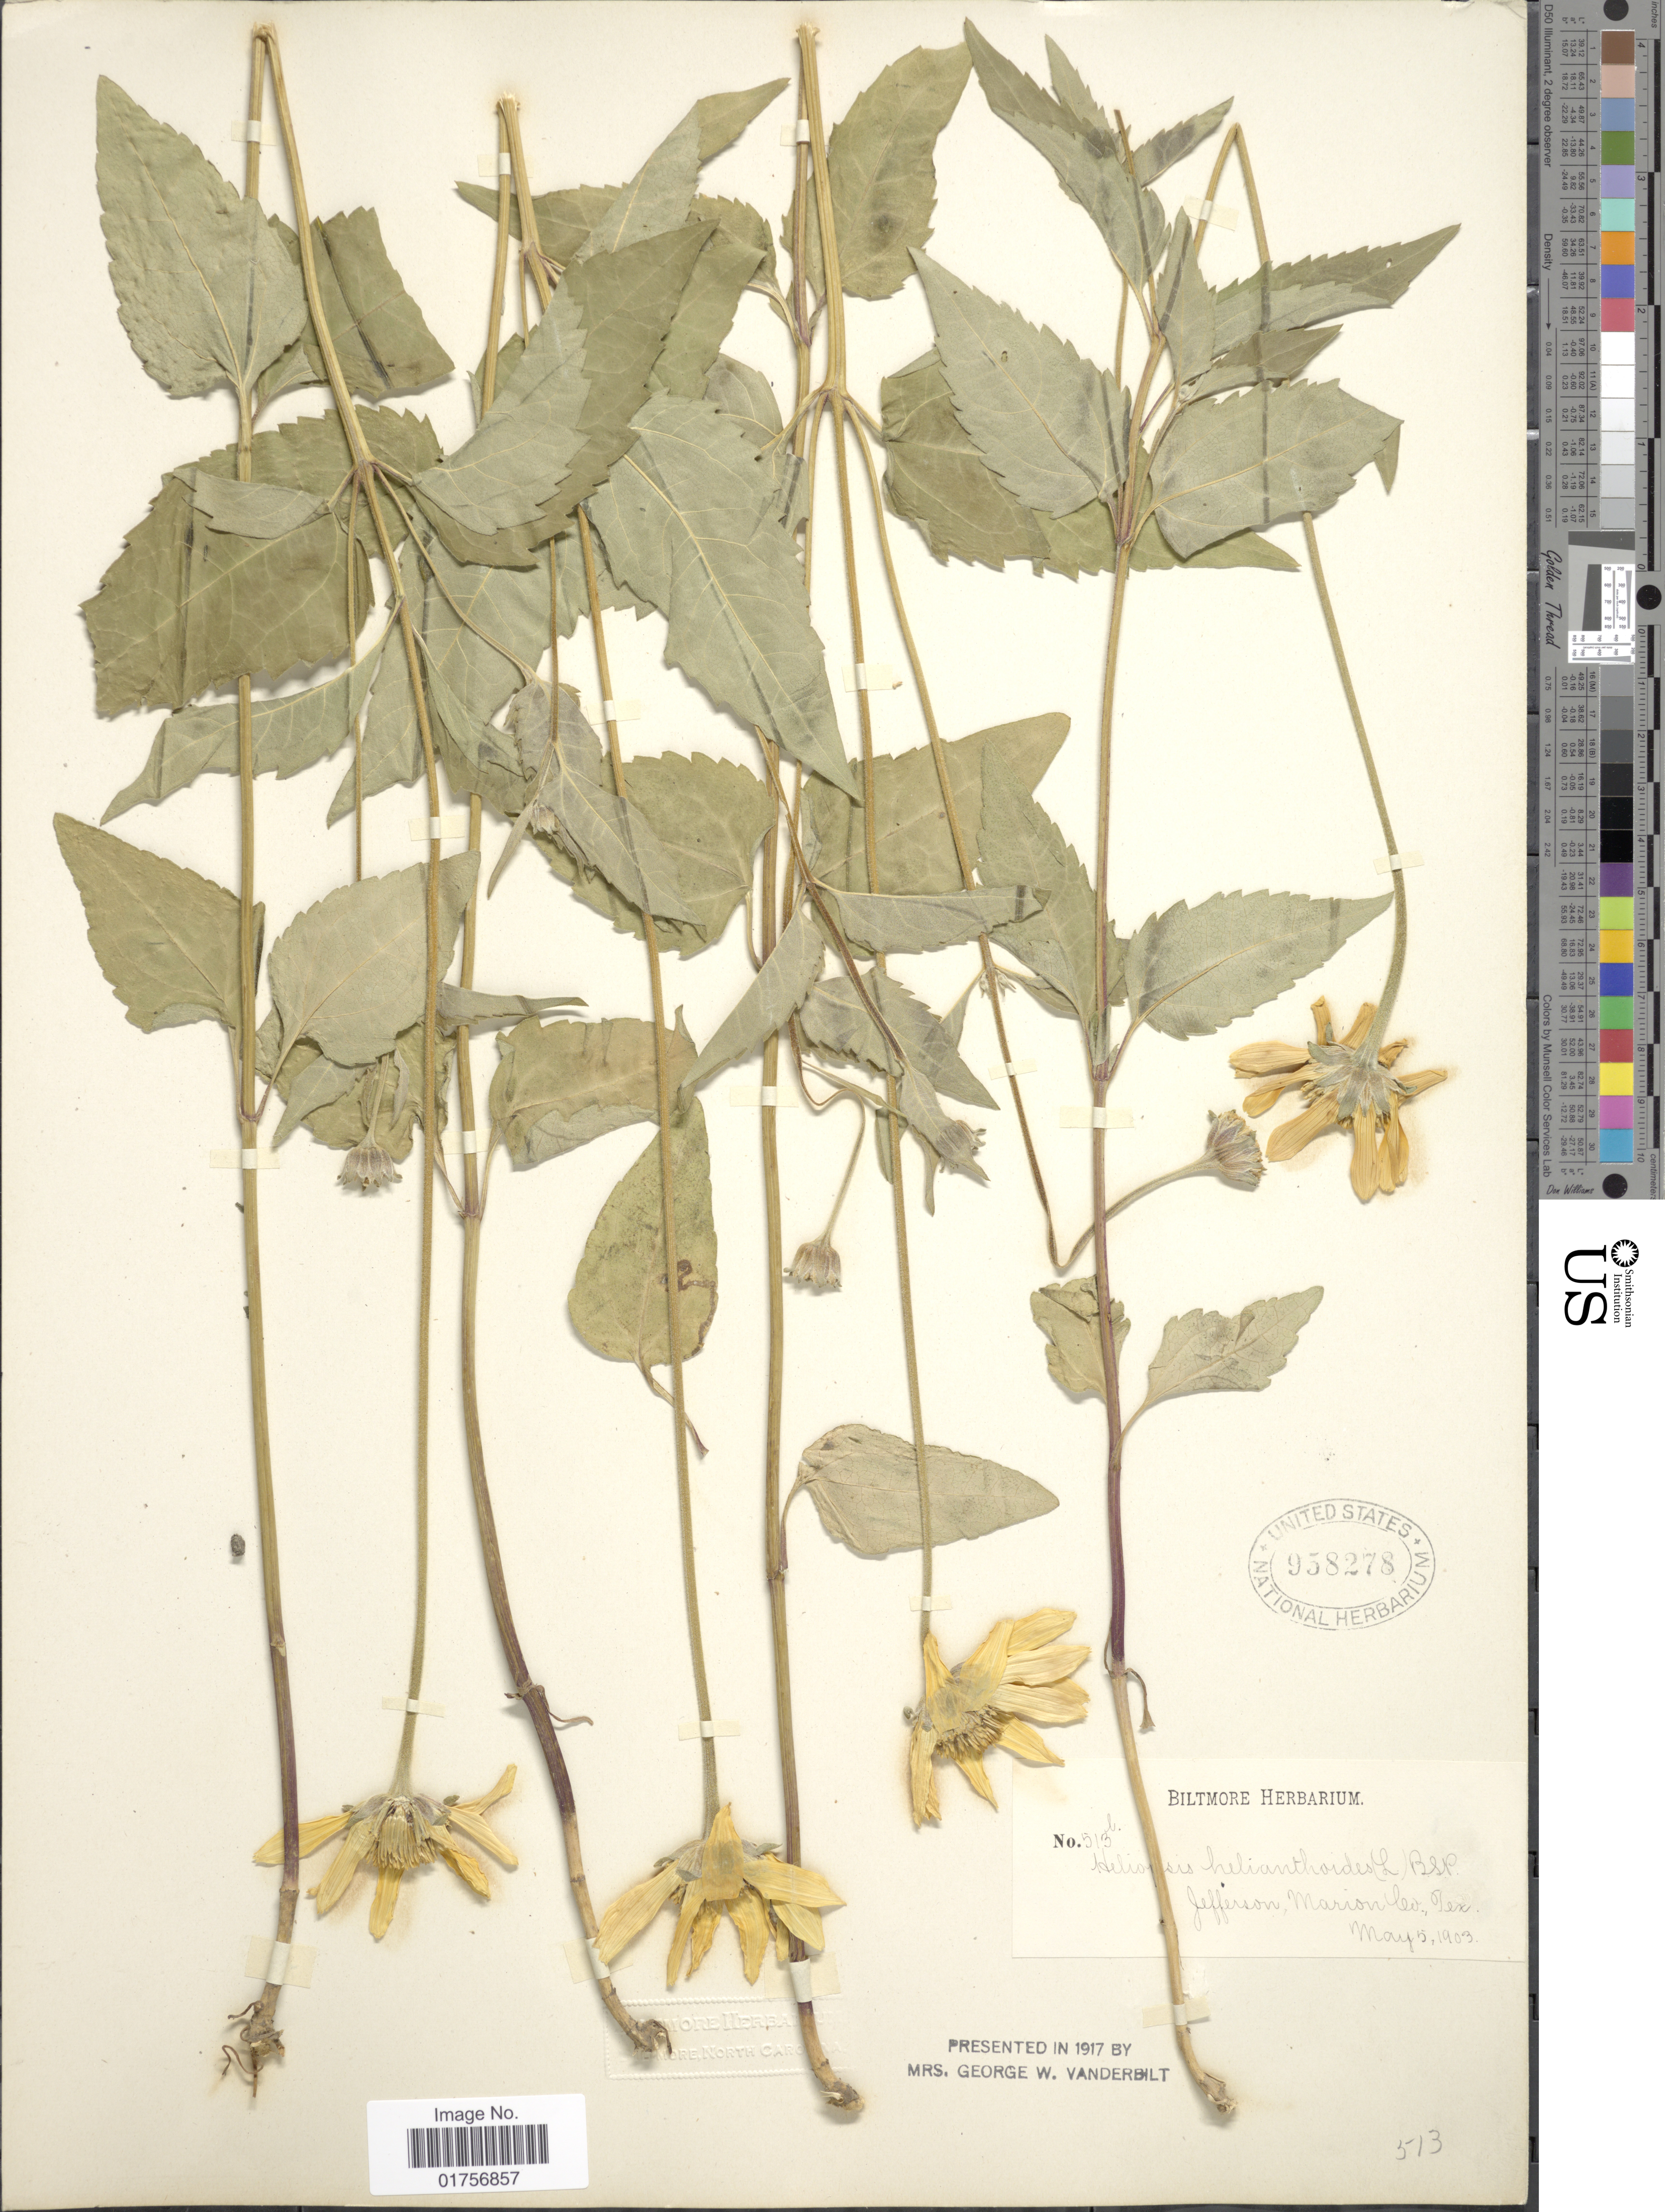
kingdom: Plantae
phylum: Tracheophyta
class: Magnoliopsida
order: Asterales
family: Asteraceae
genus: Heliopsis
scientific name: Heliopsis helianthoides subsp. occidentalis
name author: T.R. Fisher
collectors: ex herb. Biltmore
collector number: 513b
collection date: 1903-05-05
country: United States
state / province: Texas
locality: Jefferson, Marion Co., Tex.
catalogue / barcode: US 958278